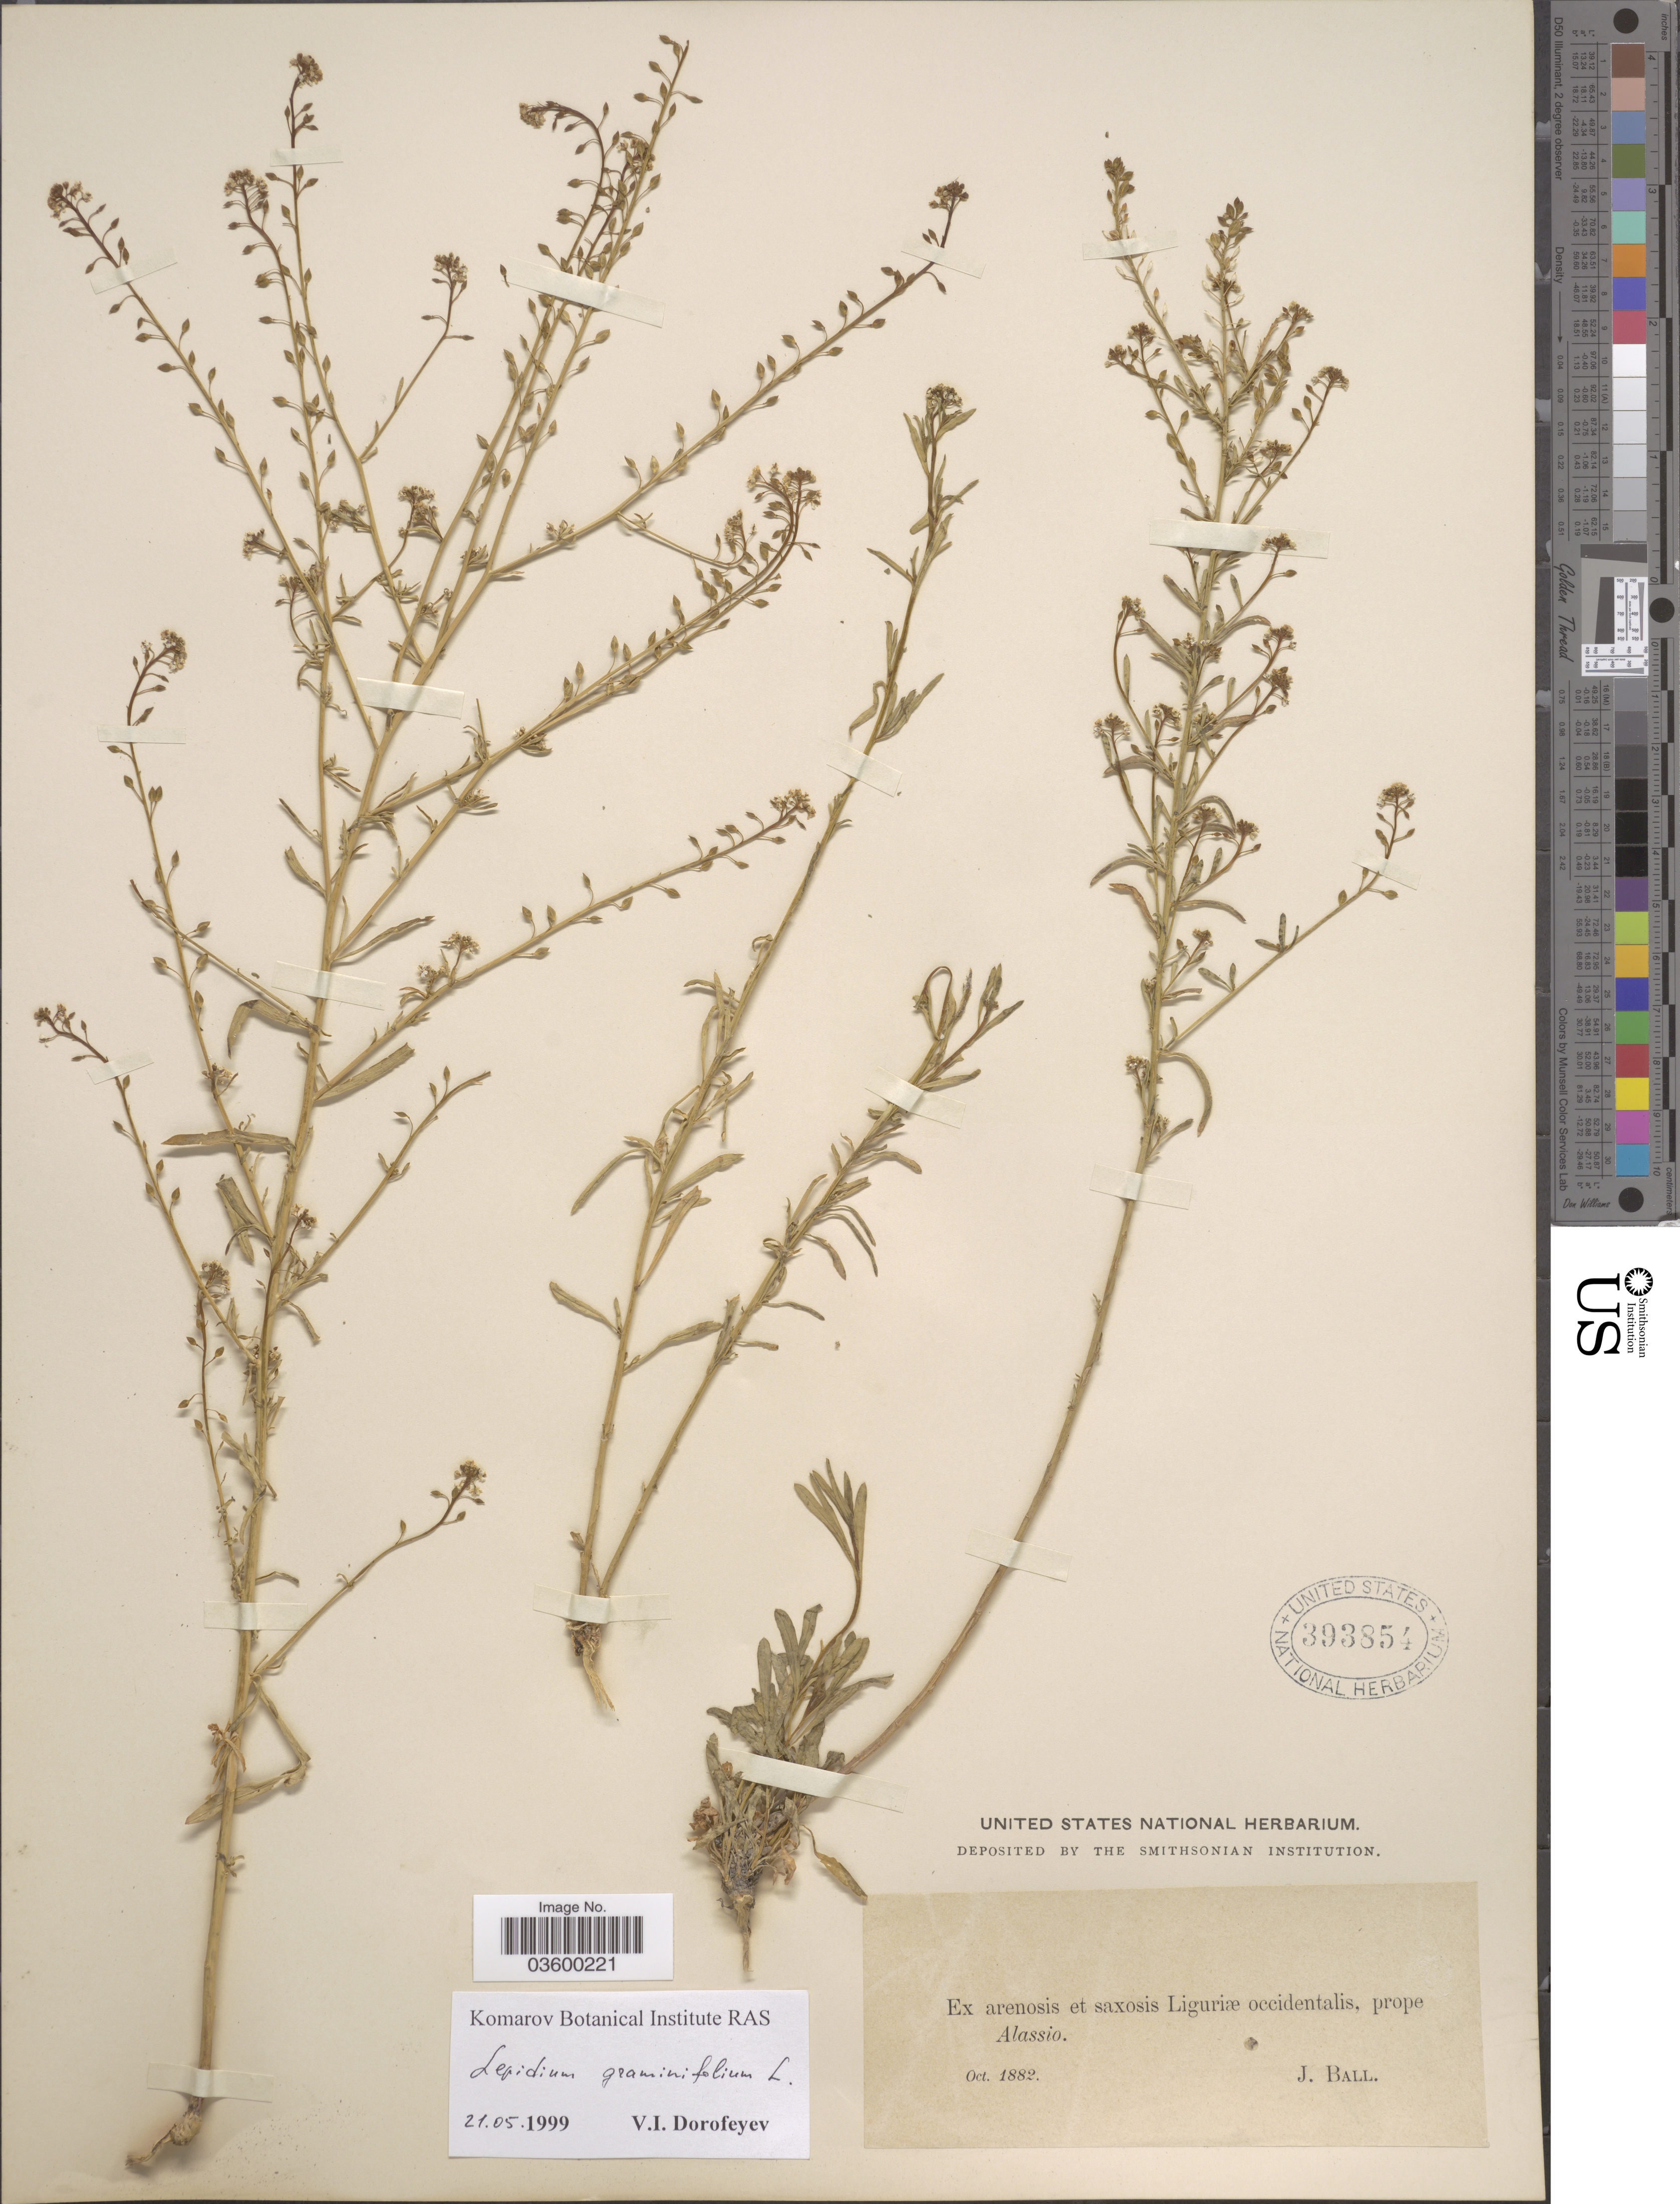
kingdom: Plantae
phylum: Tracheophyta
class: Magnoliopsida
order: Brassicales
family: Brassicaceae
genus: Lepidium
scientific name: Lepidium graminifolium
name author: L.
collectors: J. Ball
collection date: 1882-10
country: Italy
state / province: Liguria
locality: Ex arenosis et saxosis Liguriæ occidentalis, prope Alassio.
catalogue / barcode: US 393854